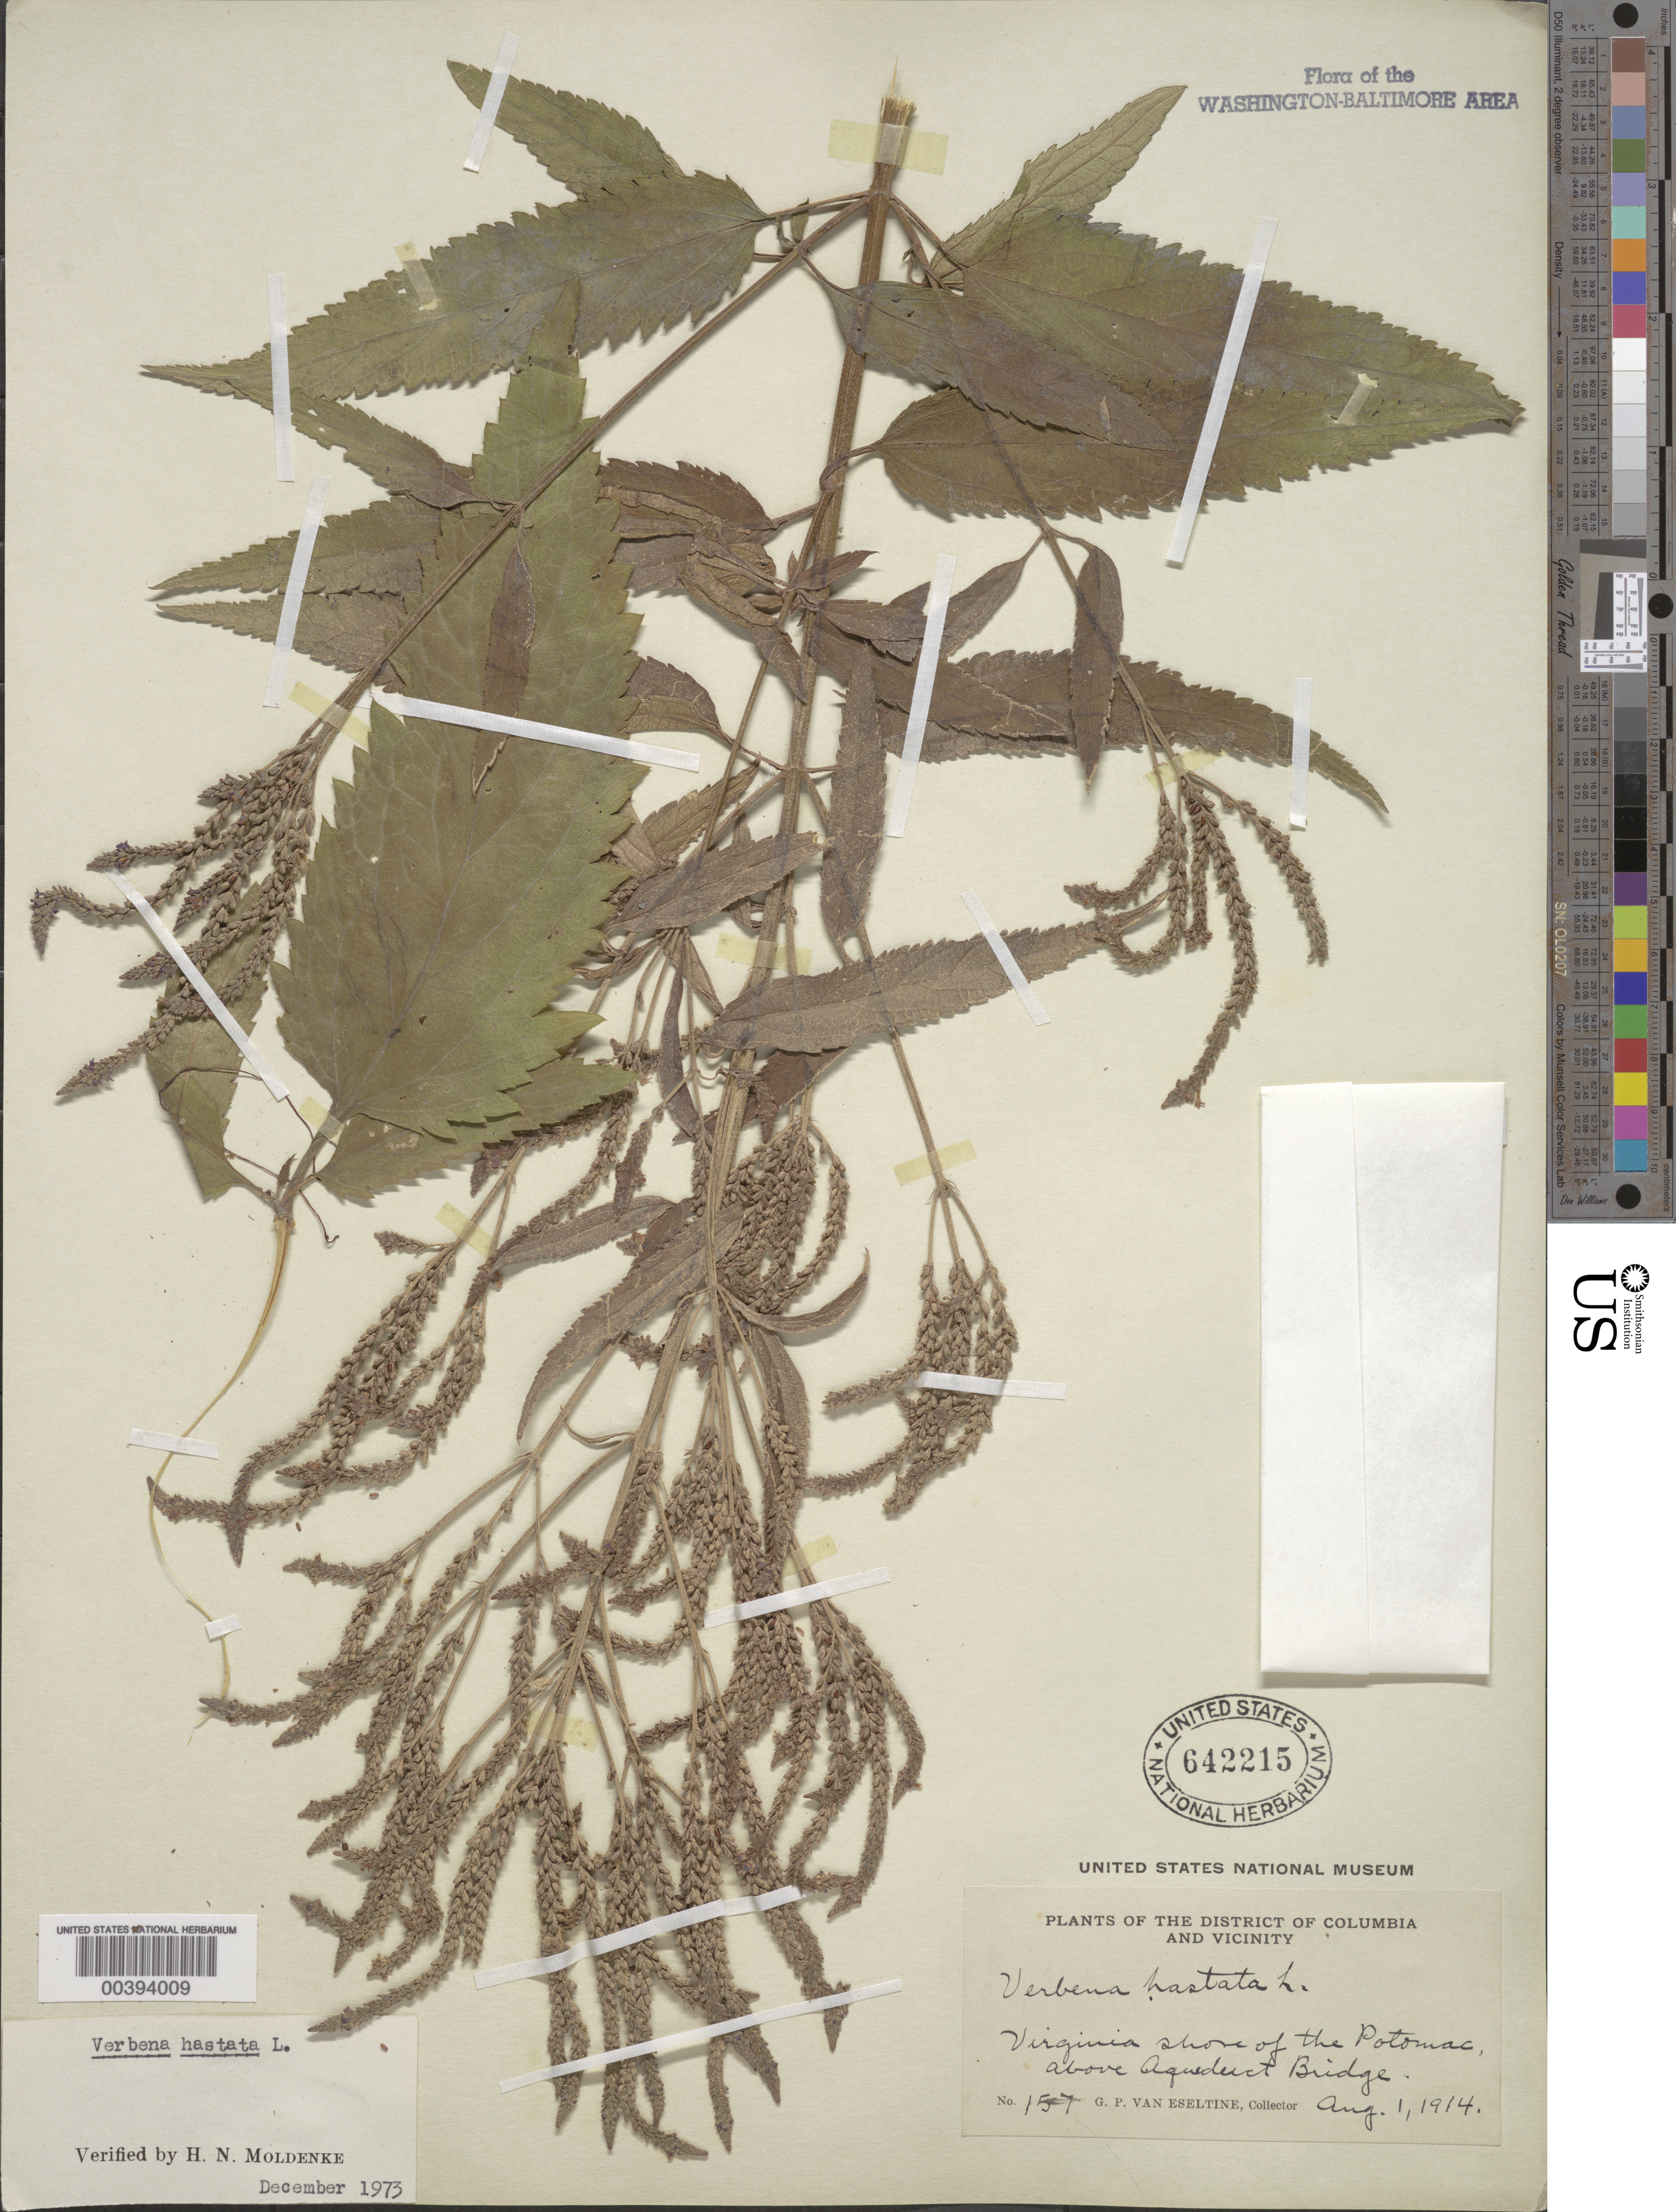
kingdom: Plantae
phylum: Tracheophyta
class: Magnoliopsida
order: Lamiales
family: Verbenaceae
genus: Verbena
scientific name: Verbena hastata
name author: L.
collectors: G. P. Van Eseltine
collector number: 157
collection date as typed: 01 Aug 1914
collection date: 1914-08-01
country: United States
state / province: Virginia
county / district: Arlington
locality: Potomac shore above Aqueduct Bridge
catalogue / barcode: US 642215